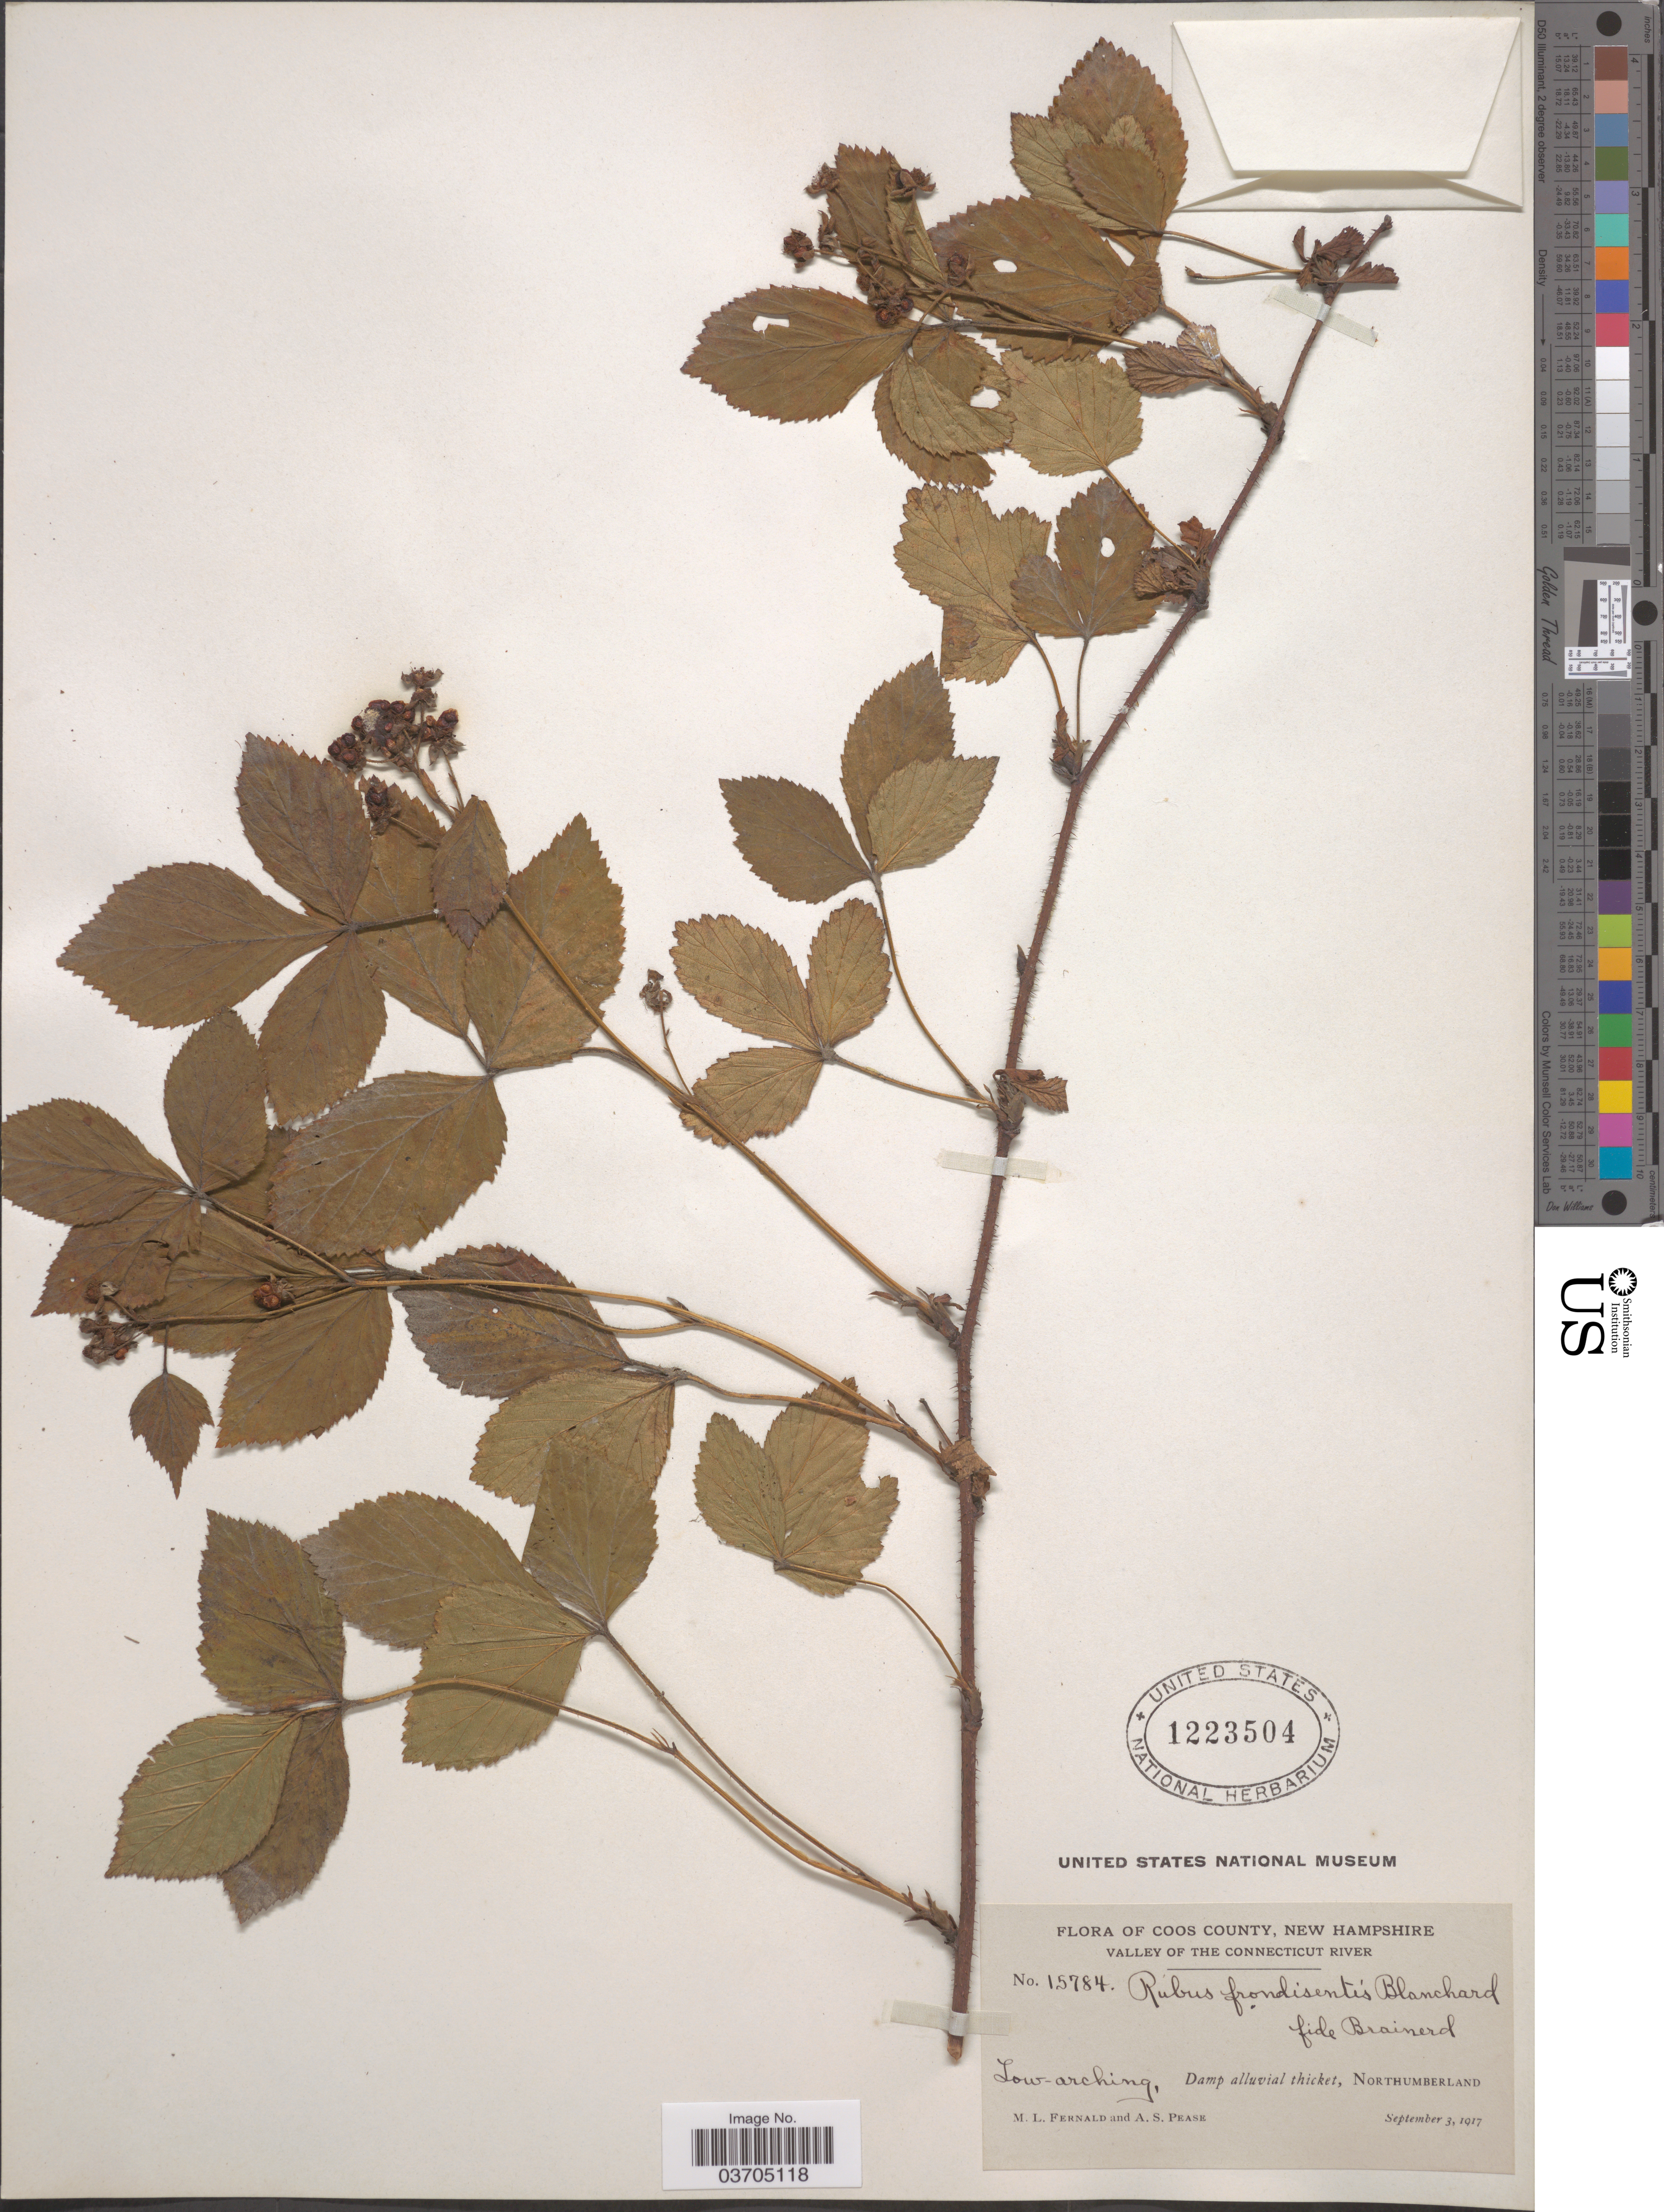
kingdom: Plantae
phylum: Tracheophyta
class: Magnoliopsida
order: Rosales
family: Rosaceae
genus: Rubus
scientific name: Rubus frondisentis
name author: Blanch.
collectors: M. L. Fernald & A. S. Pease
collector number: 15784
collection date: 1917-09-03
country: United States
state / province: New Hampshire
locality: Coos County. Valley of the Connecticut River. Northumberland.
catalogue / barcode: US 1223504